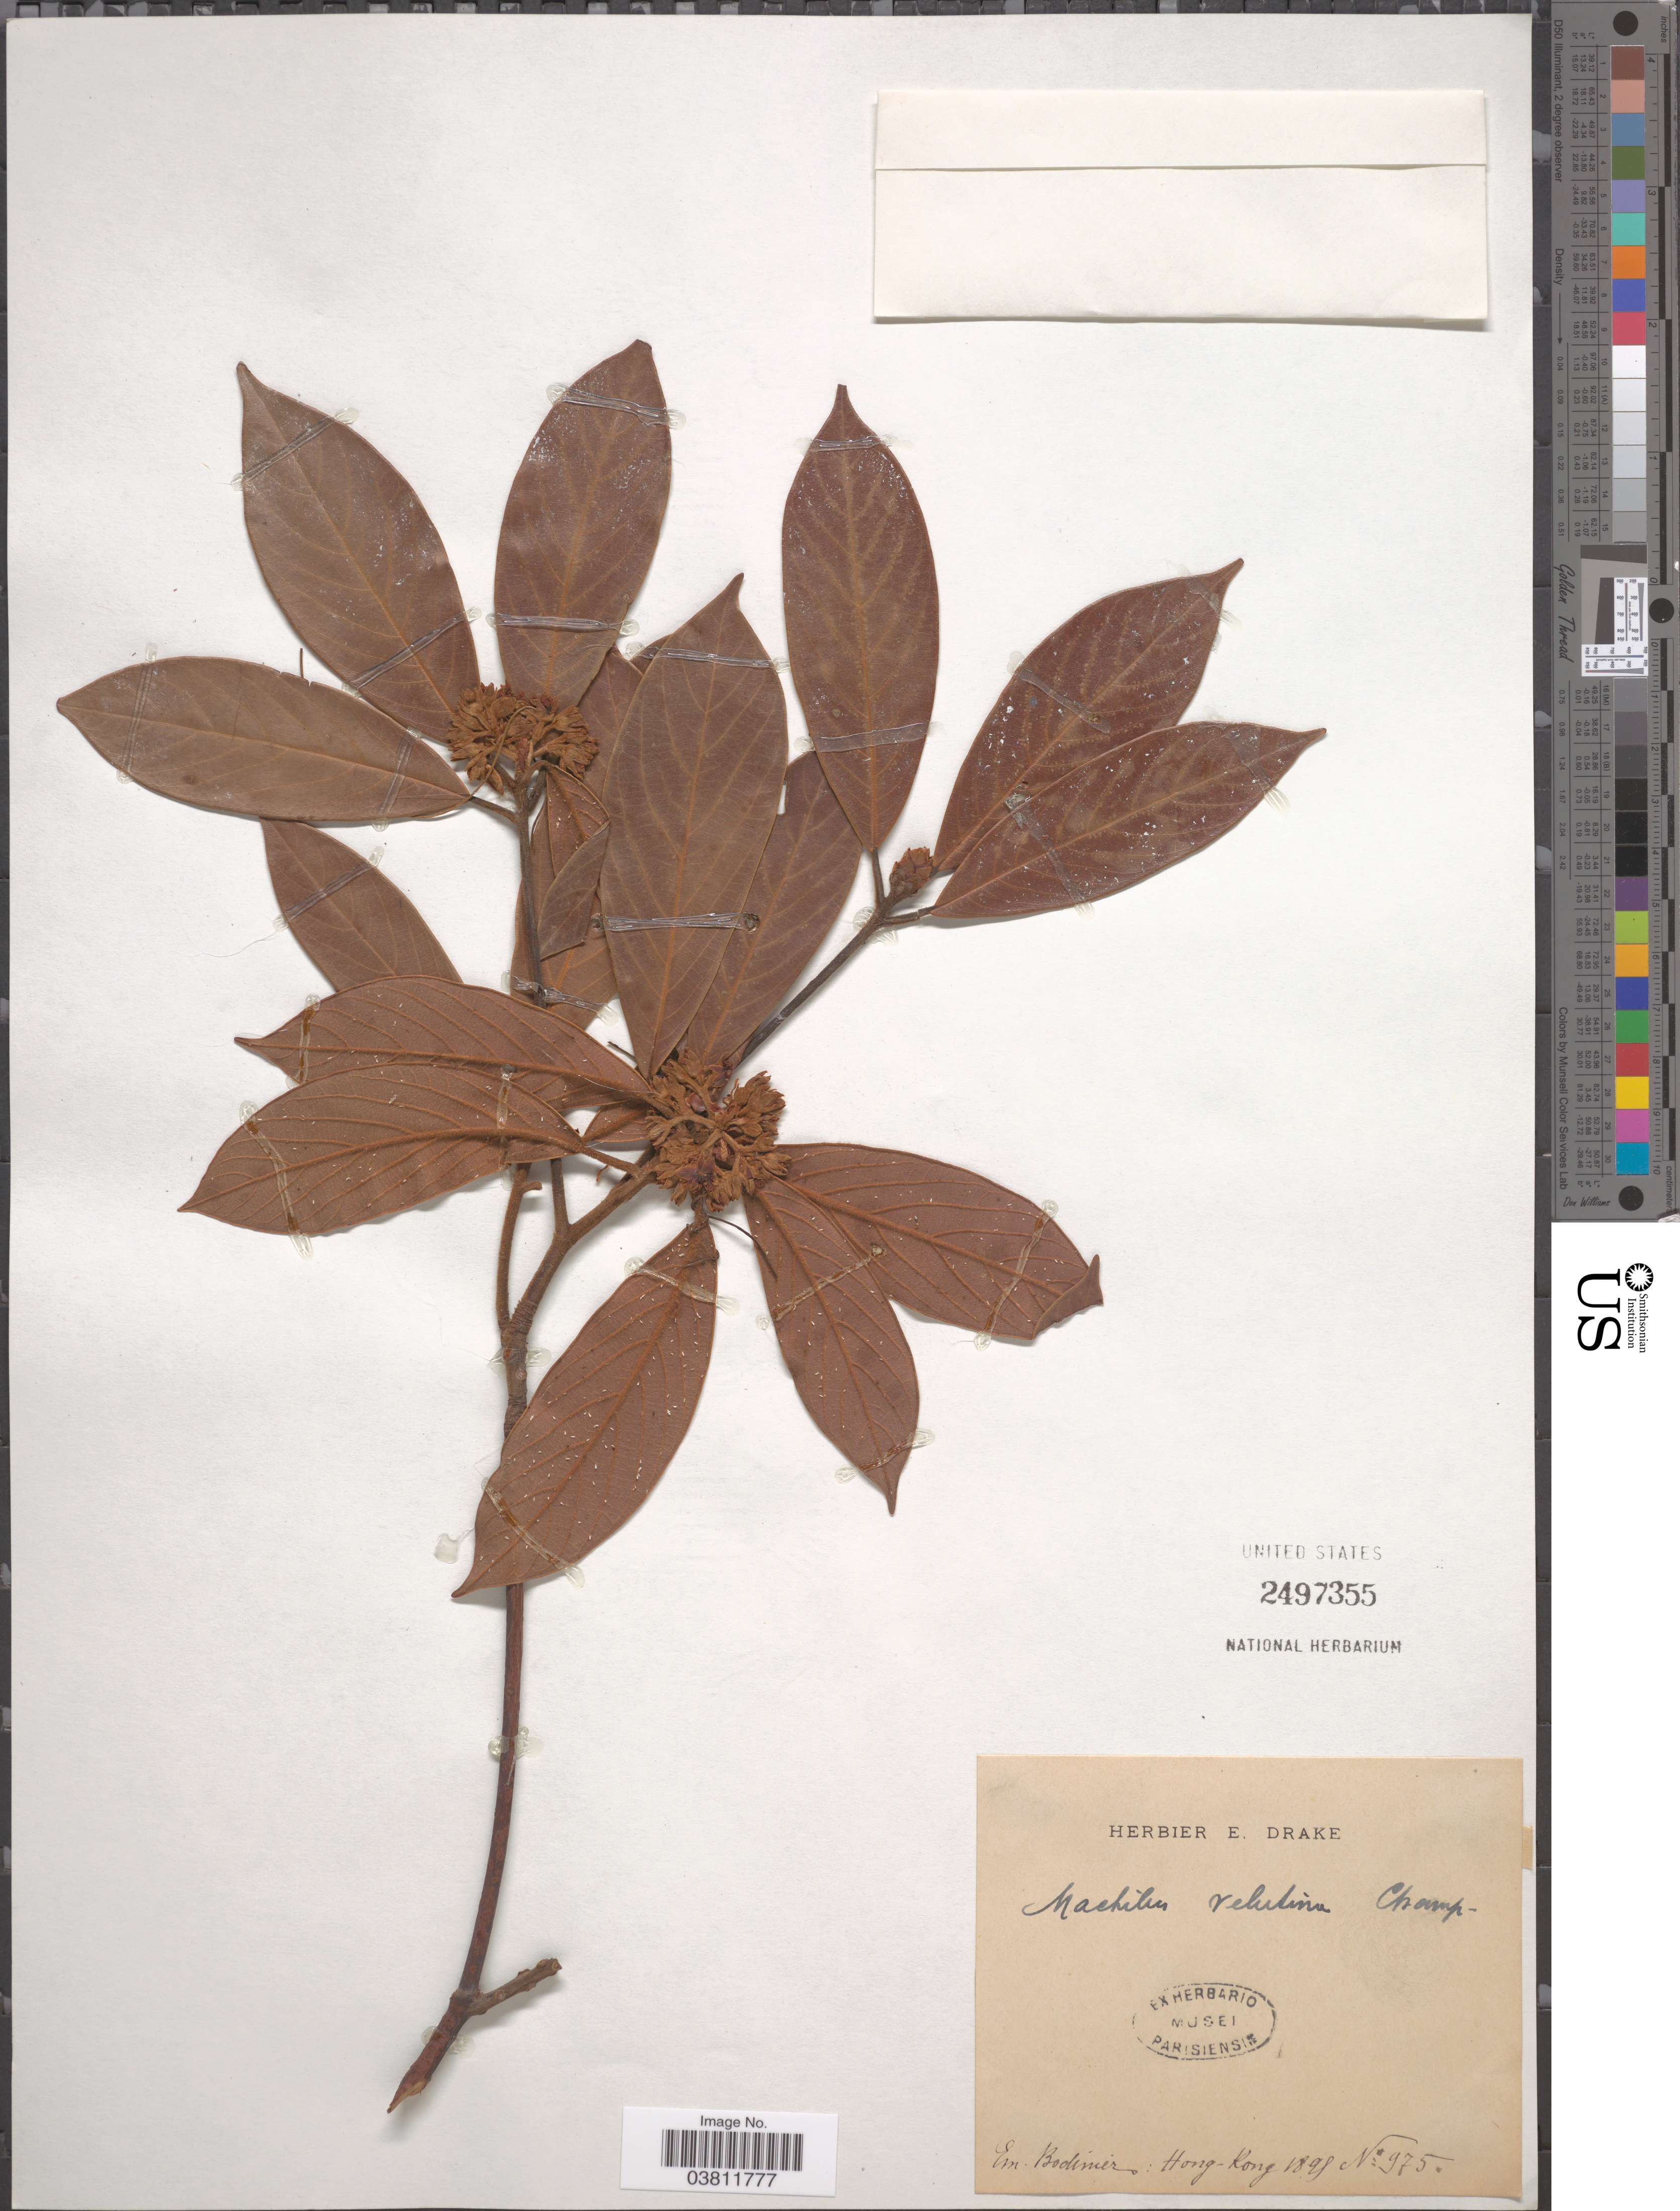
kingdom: Plantae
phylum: Tracheophyta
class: Magnoliopsida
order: Laurales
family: Lauraceae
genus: Machilus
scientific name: Machilus velutina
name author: Champ. ex Benth.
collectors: E. Bodinier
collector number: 975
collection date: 1898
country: China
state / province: Hong Kong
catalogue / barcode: US 2497355